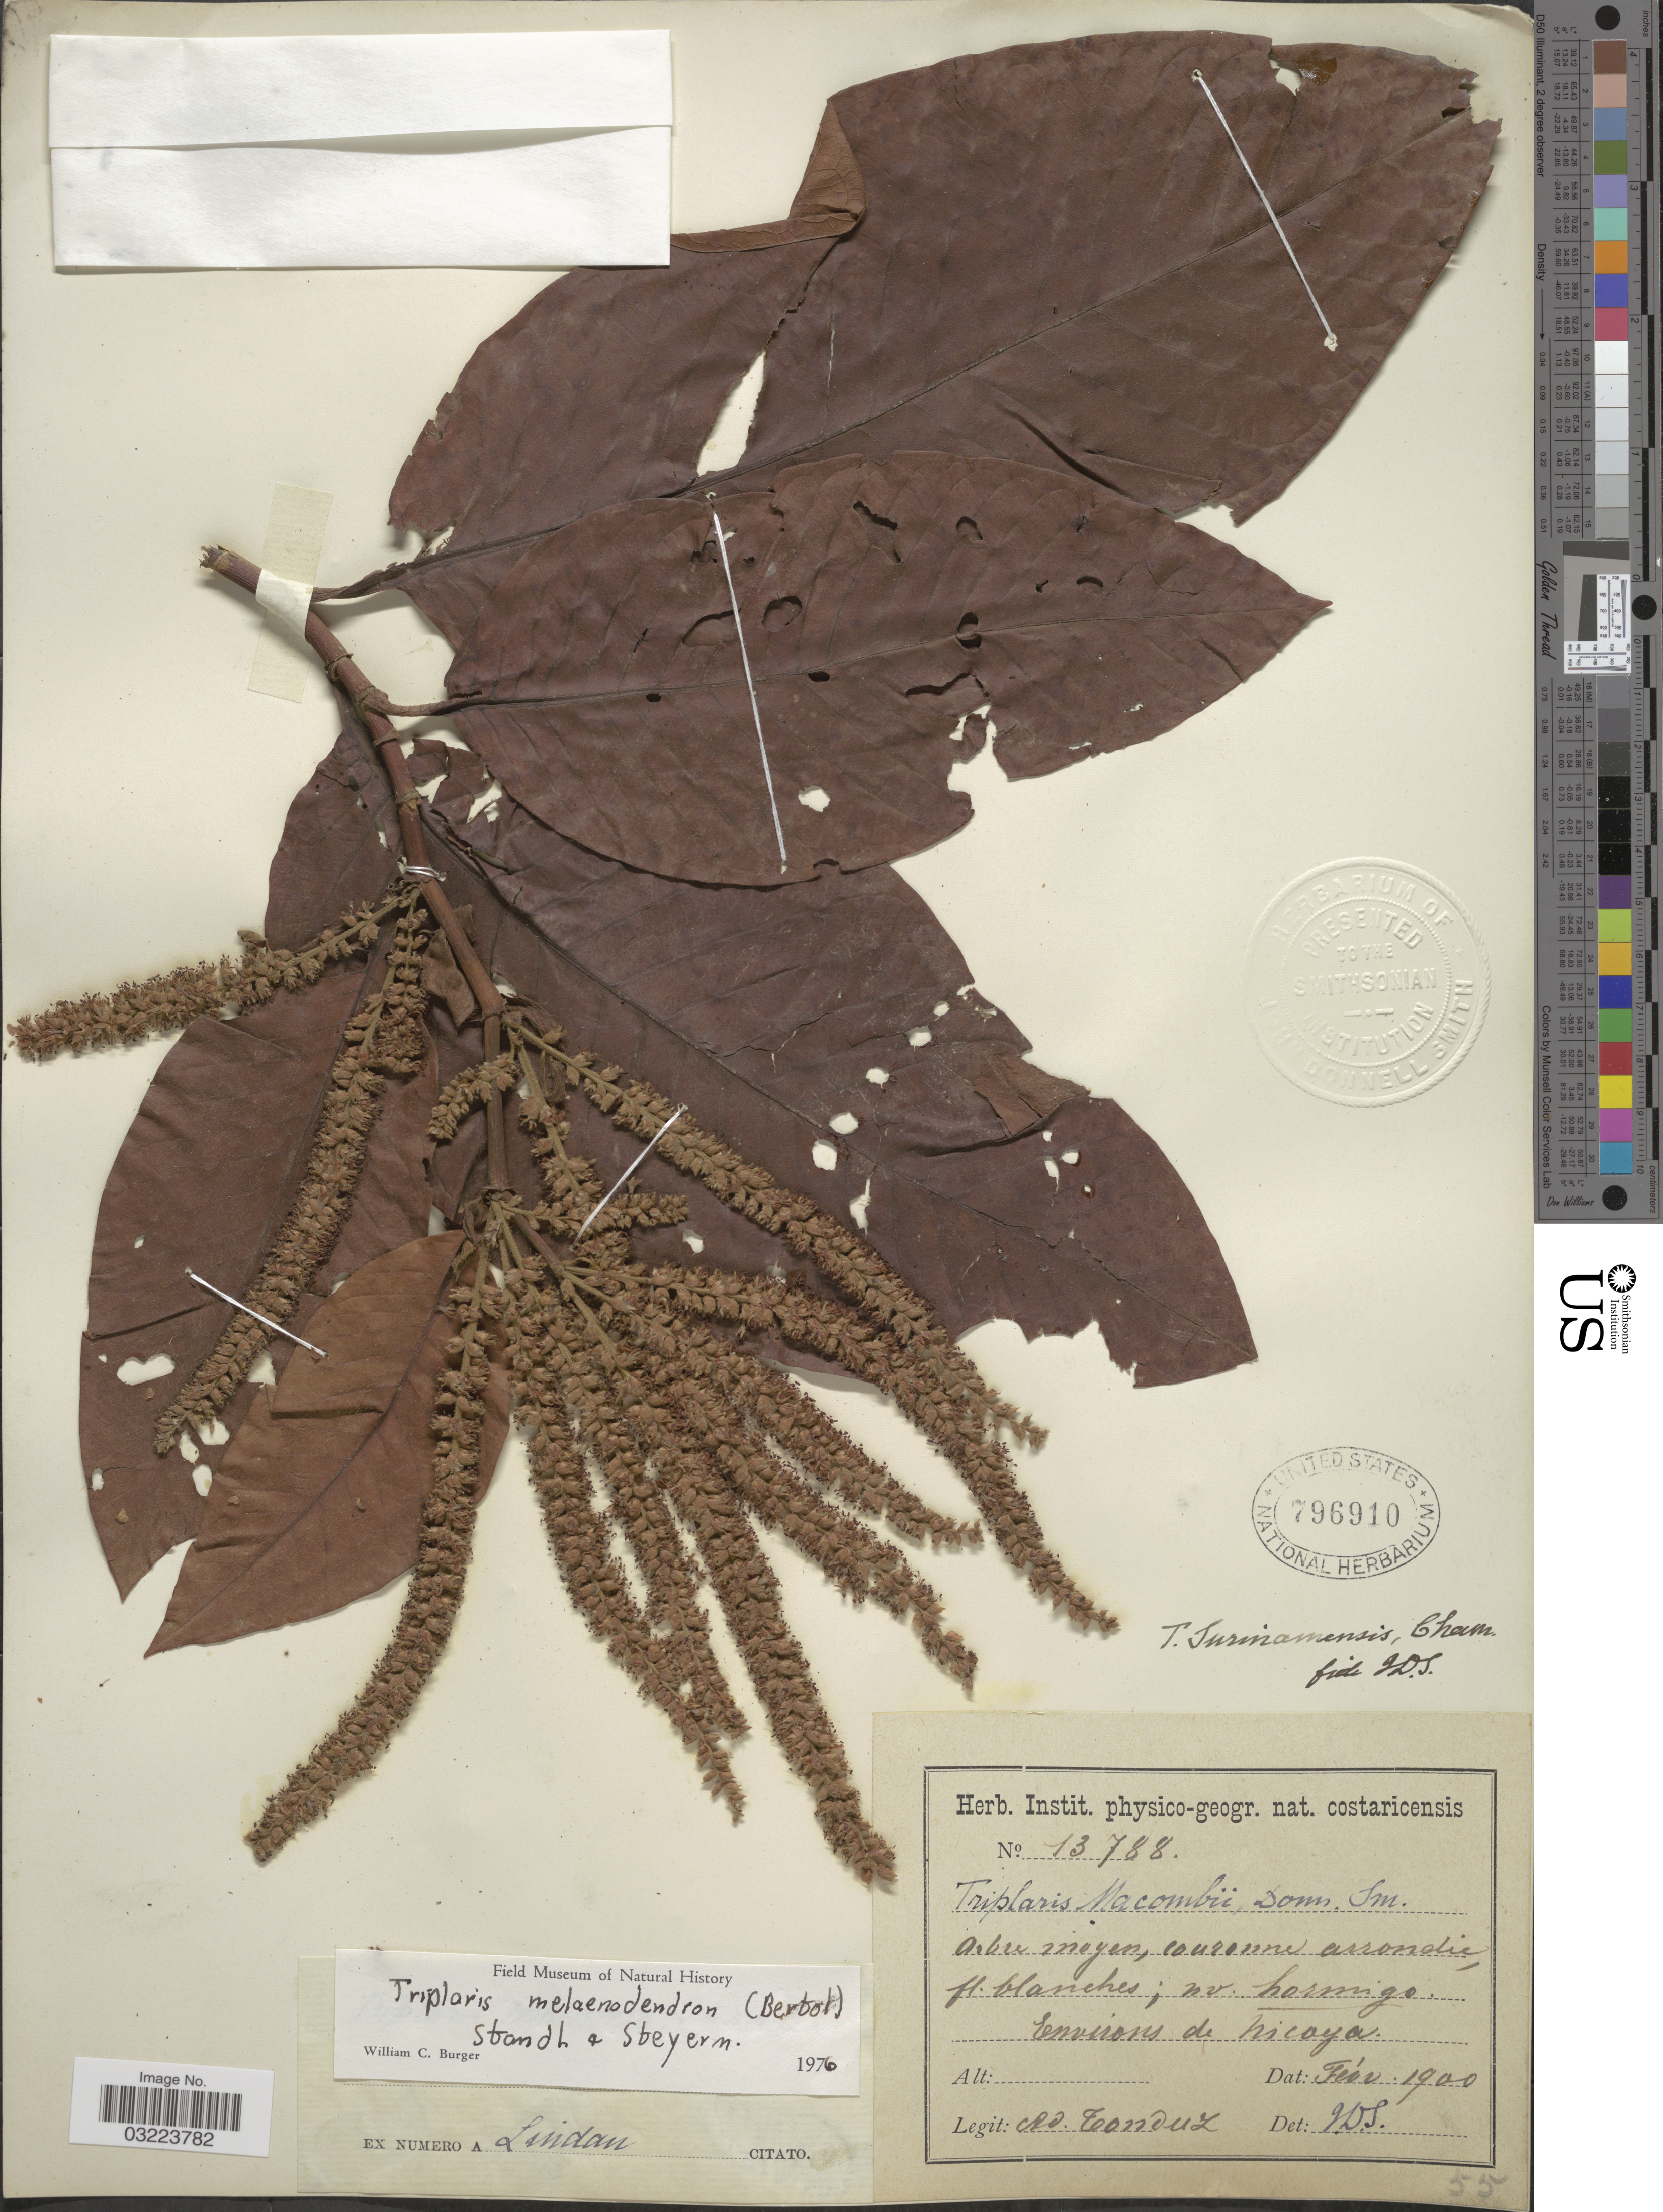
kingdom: Plantae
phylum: Tracheophyta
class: Magnoliopsida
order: Caryophyllales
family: Polygonaceae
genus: Triplaris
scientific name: Triplaris melaenodendron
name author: (Bertol.) Standl. & Steyerm.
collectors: A. Tonduz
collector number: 13788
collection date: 1900-02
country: Costa Rica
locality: Environs de Nicoya.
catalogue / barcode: US 796910